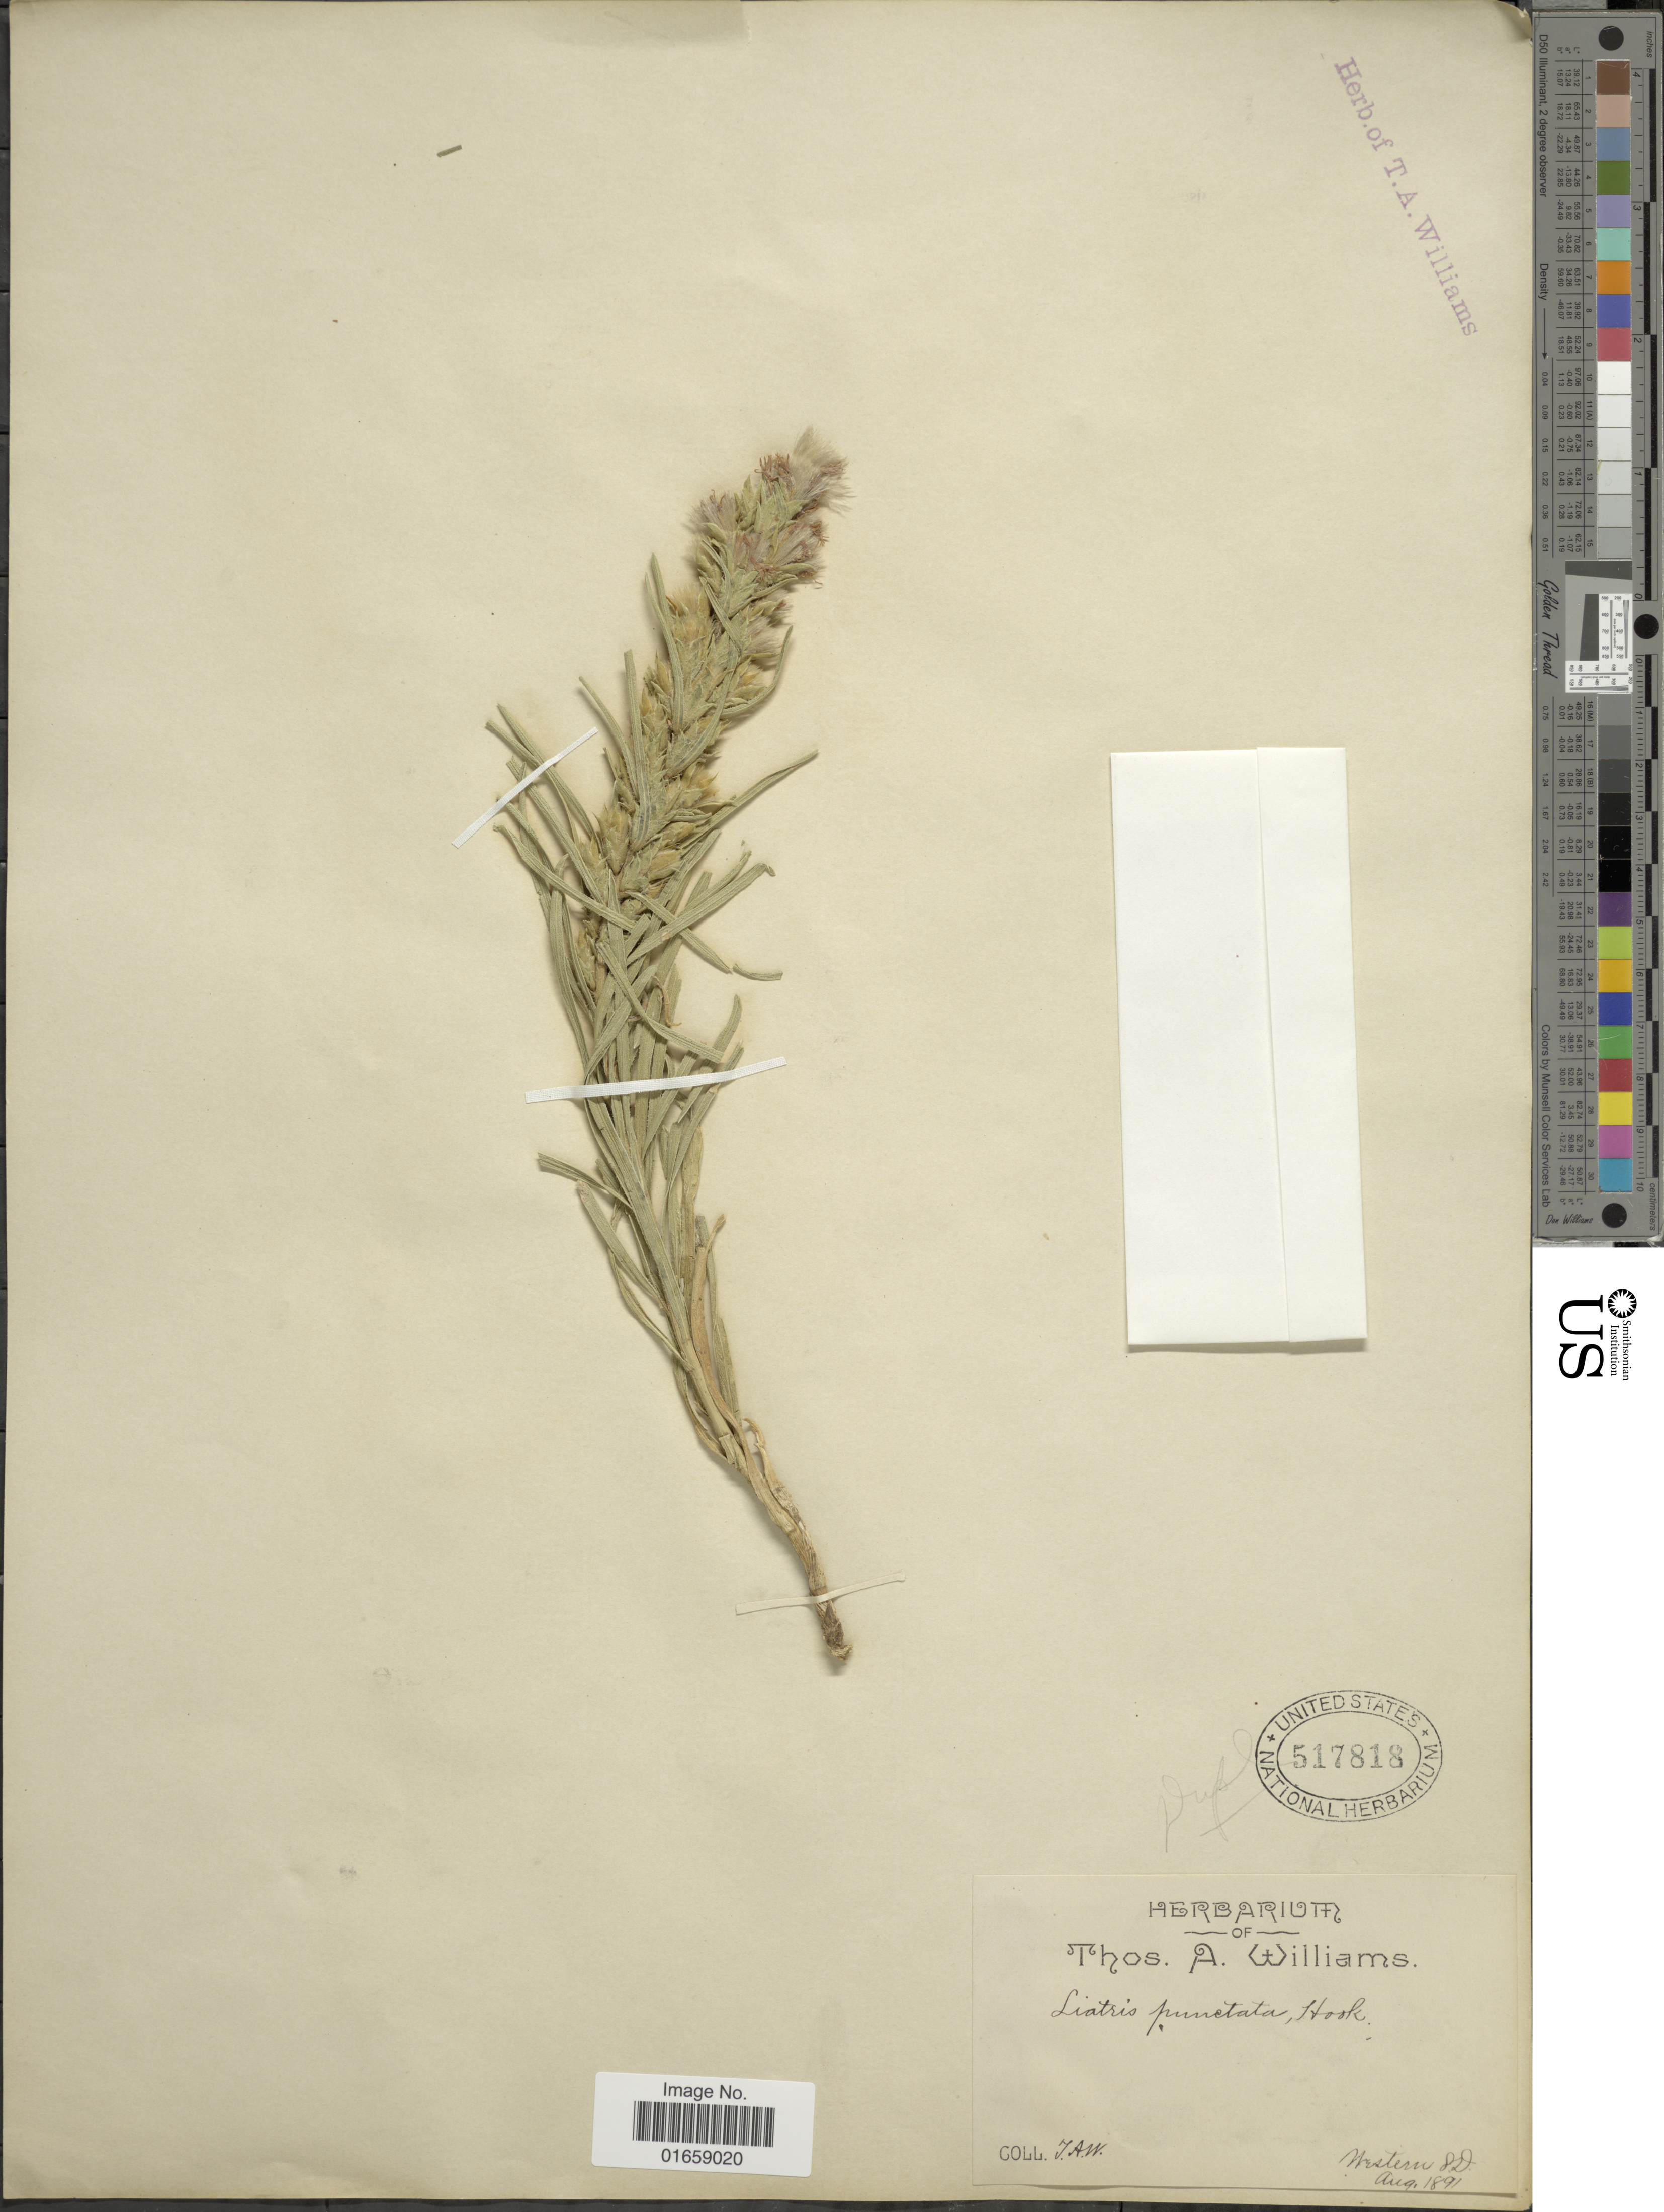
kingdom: Plantae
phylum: Tracheophyta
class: Magnoliopsida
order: Asterales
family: Asteraceae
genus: Liatris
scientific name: Liatris punctata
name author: Hook.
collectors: T. A. Williams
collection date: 1891-08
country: United States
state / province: South Dakota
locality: Western, S. D.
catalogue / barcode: US 517818